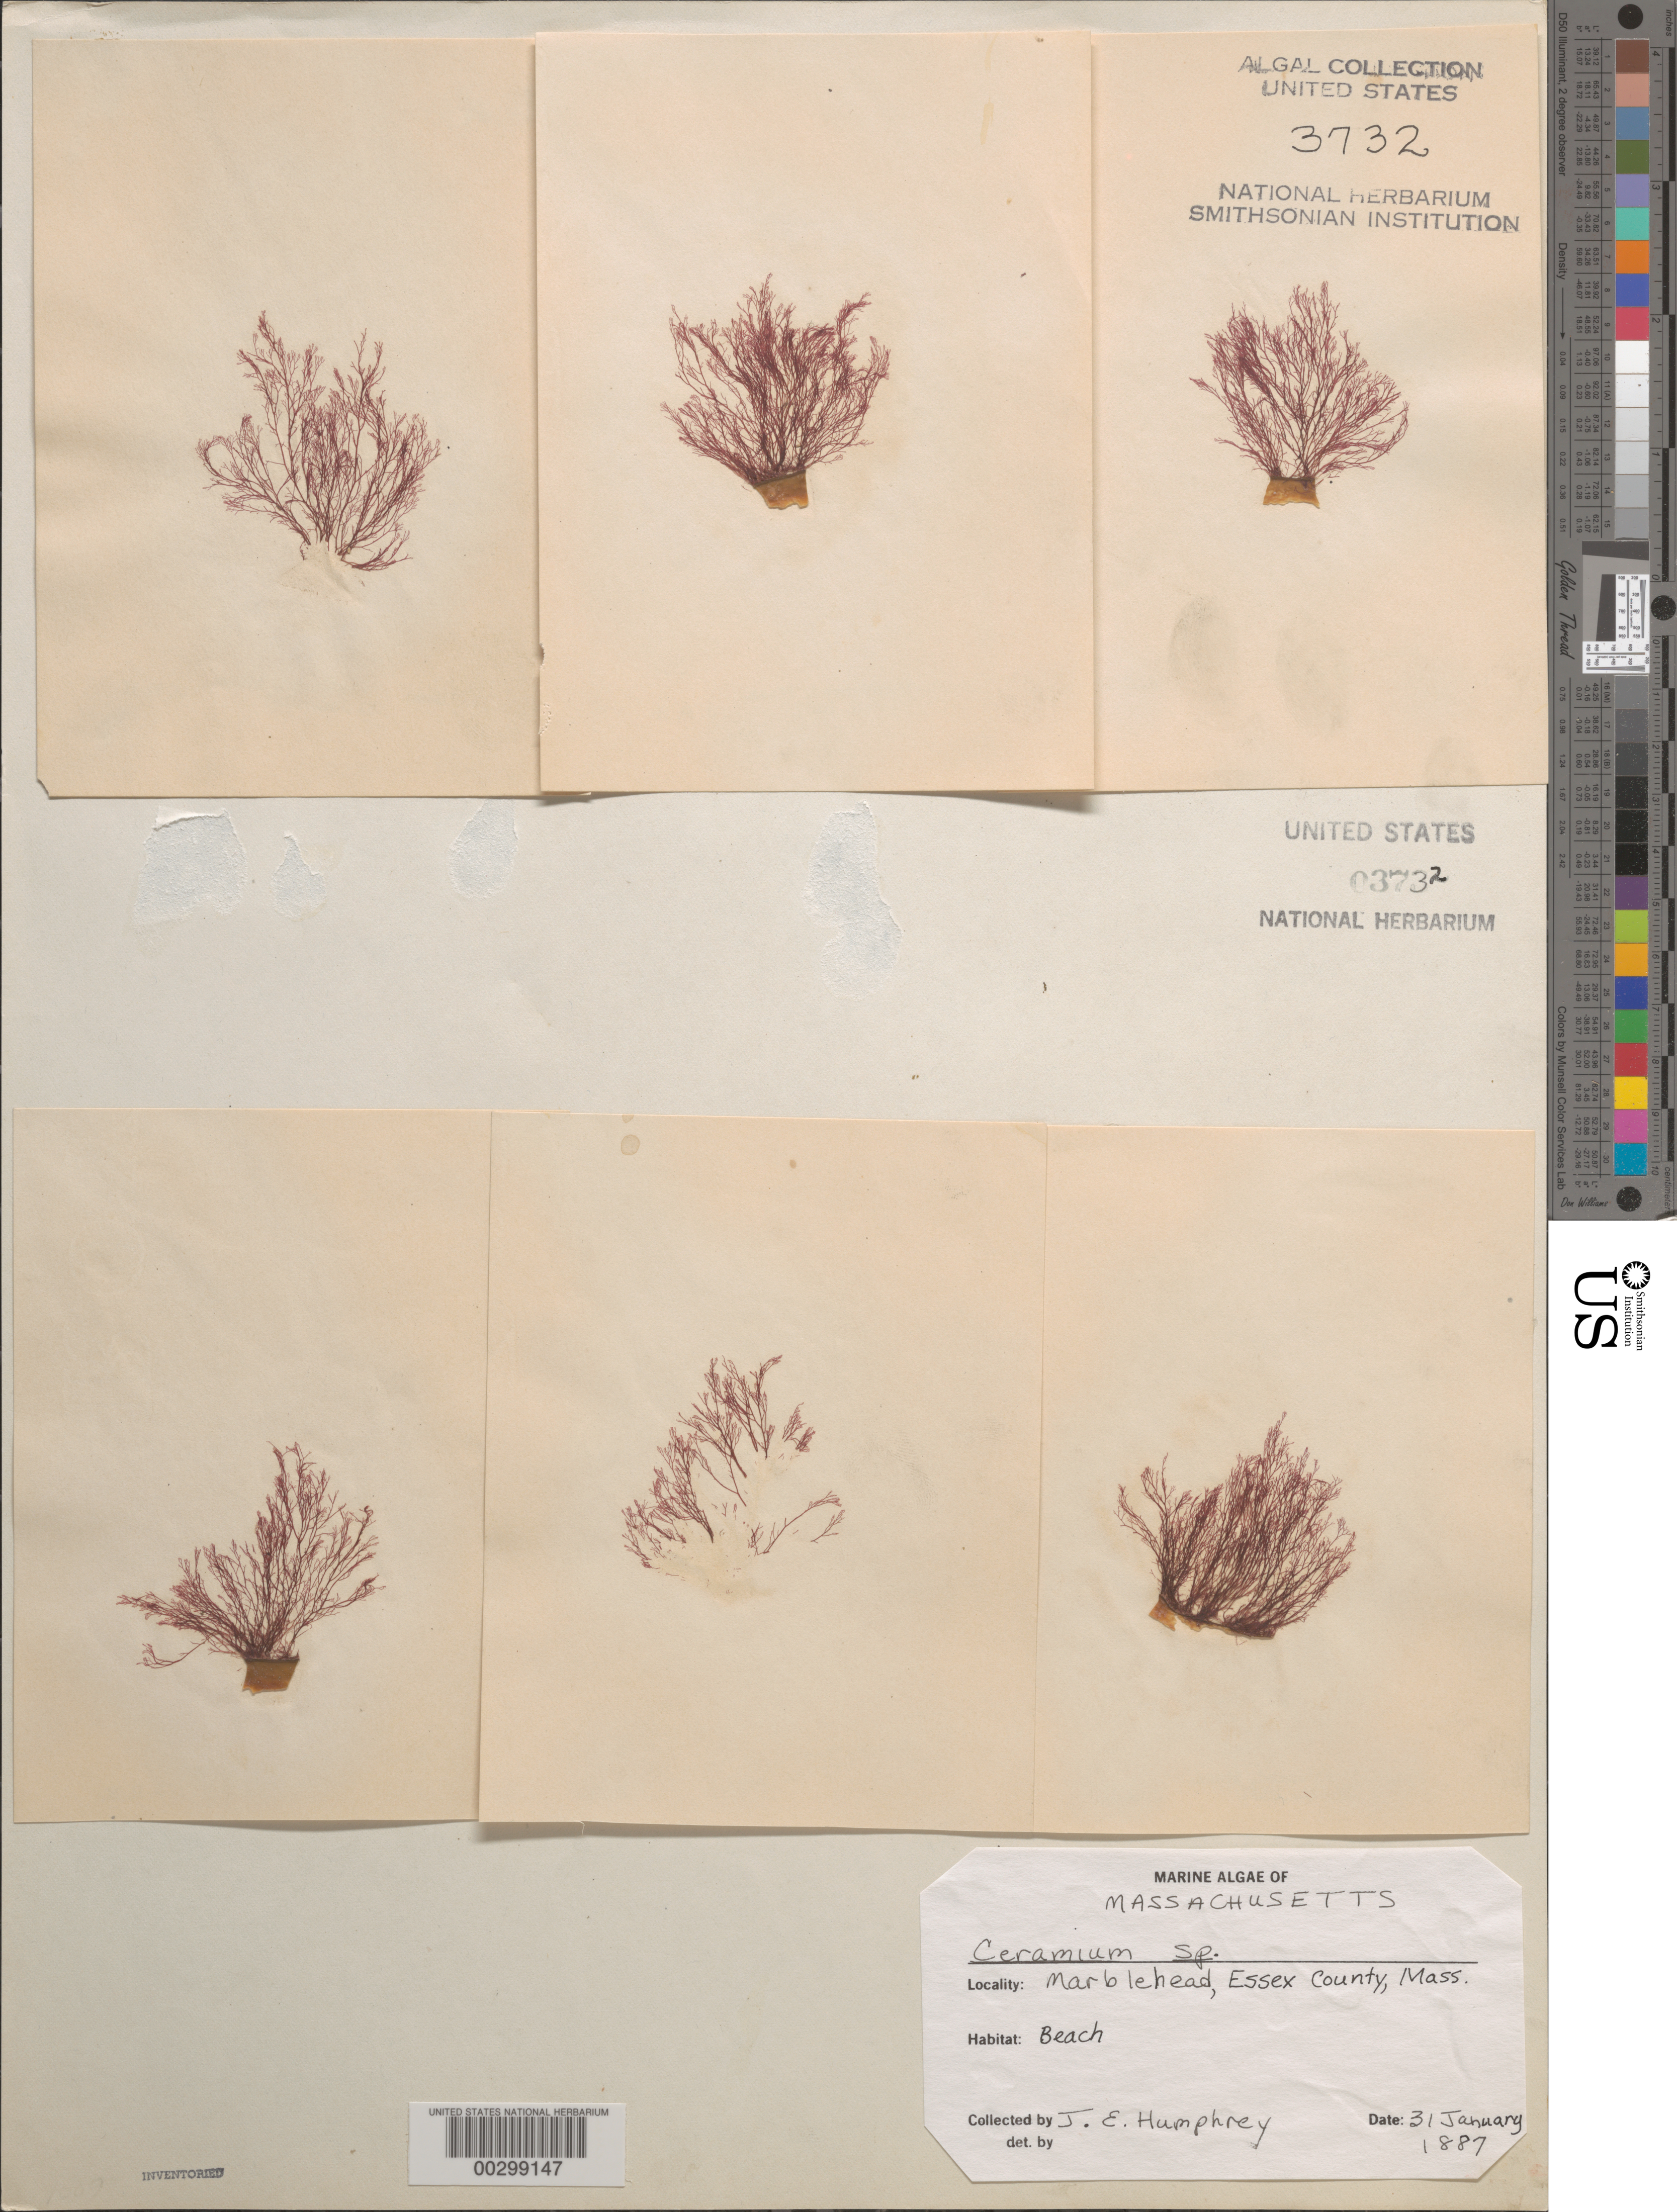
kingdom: Plantae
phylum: Rhodophyta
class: Florideophyceae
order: Ceramiales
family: Ceramiaceae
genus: Ceramium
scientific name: Ceramium sp.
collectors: J. Humphrey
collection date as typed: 31 Jan 1887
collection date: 1887-01-31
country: United States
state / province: Massachusetts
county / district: Essex County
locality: Marblehead Beach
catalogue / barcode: US 3732